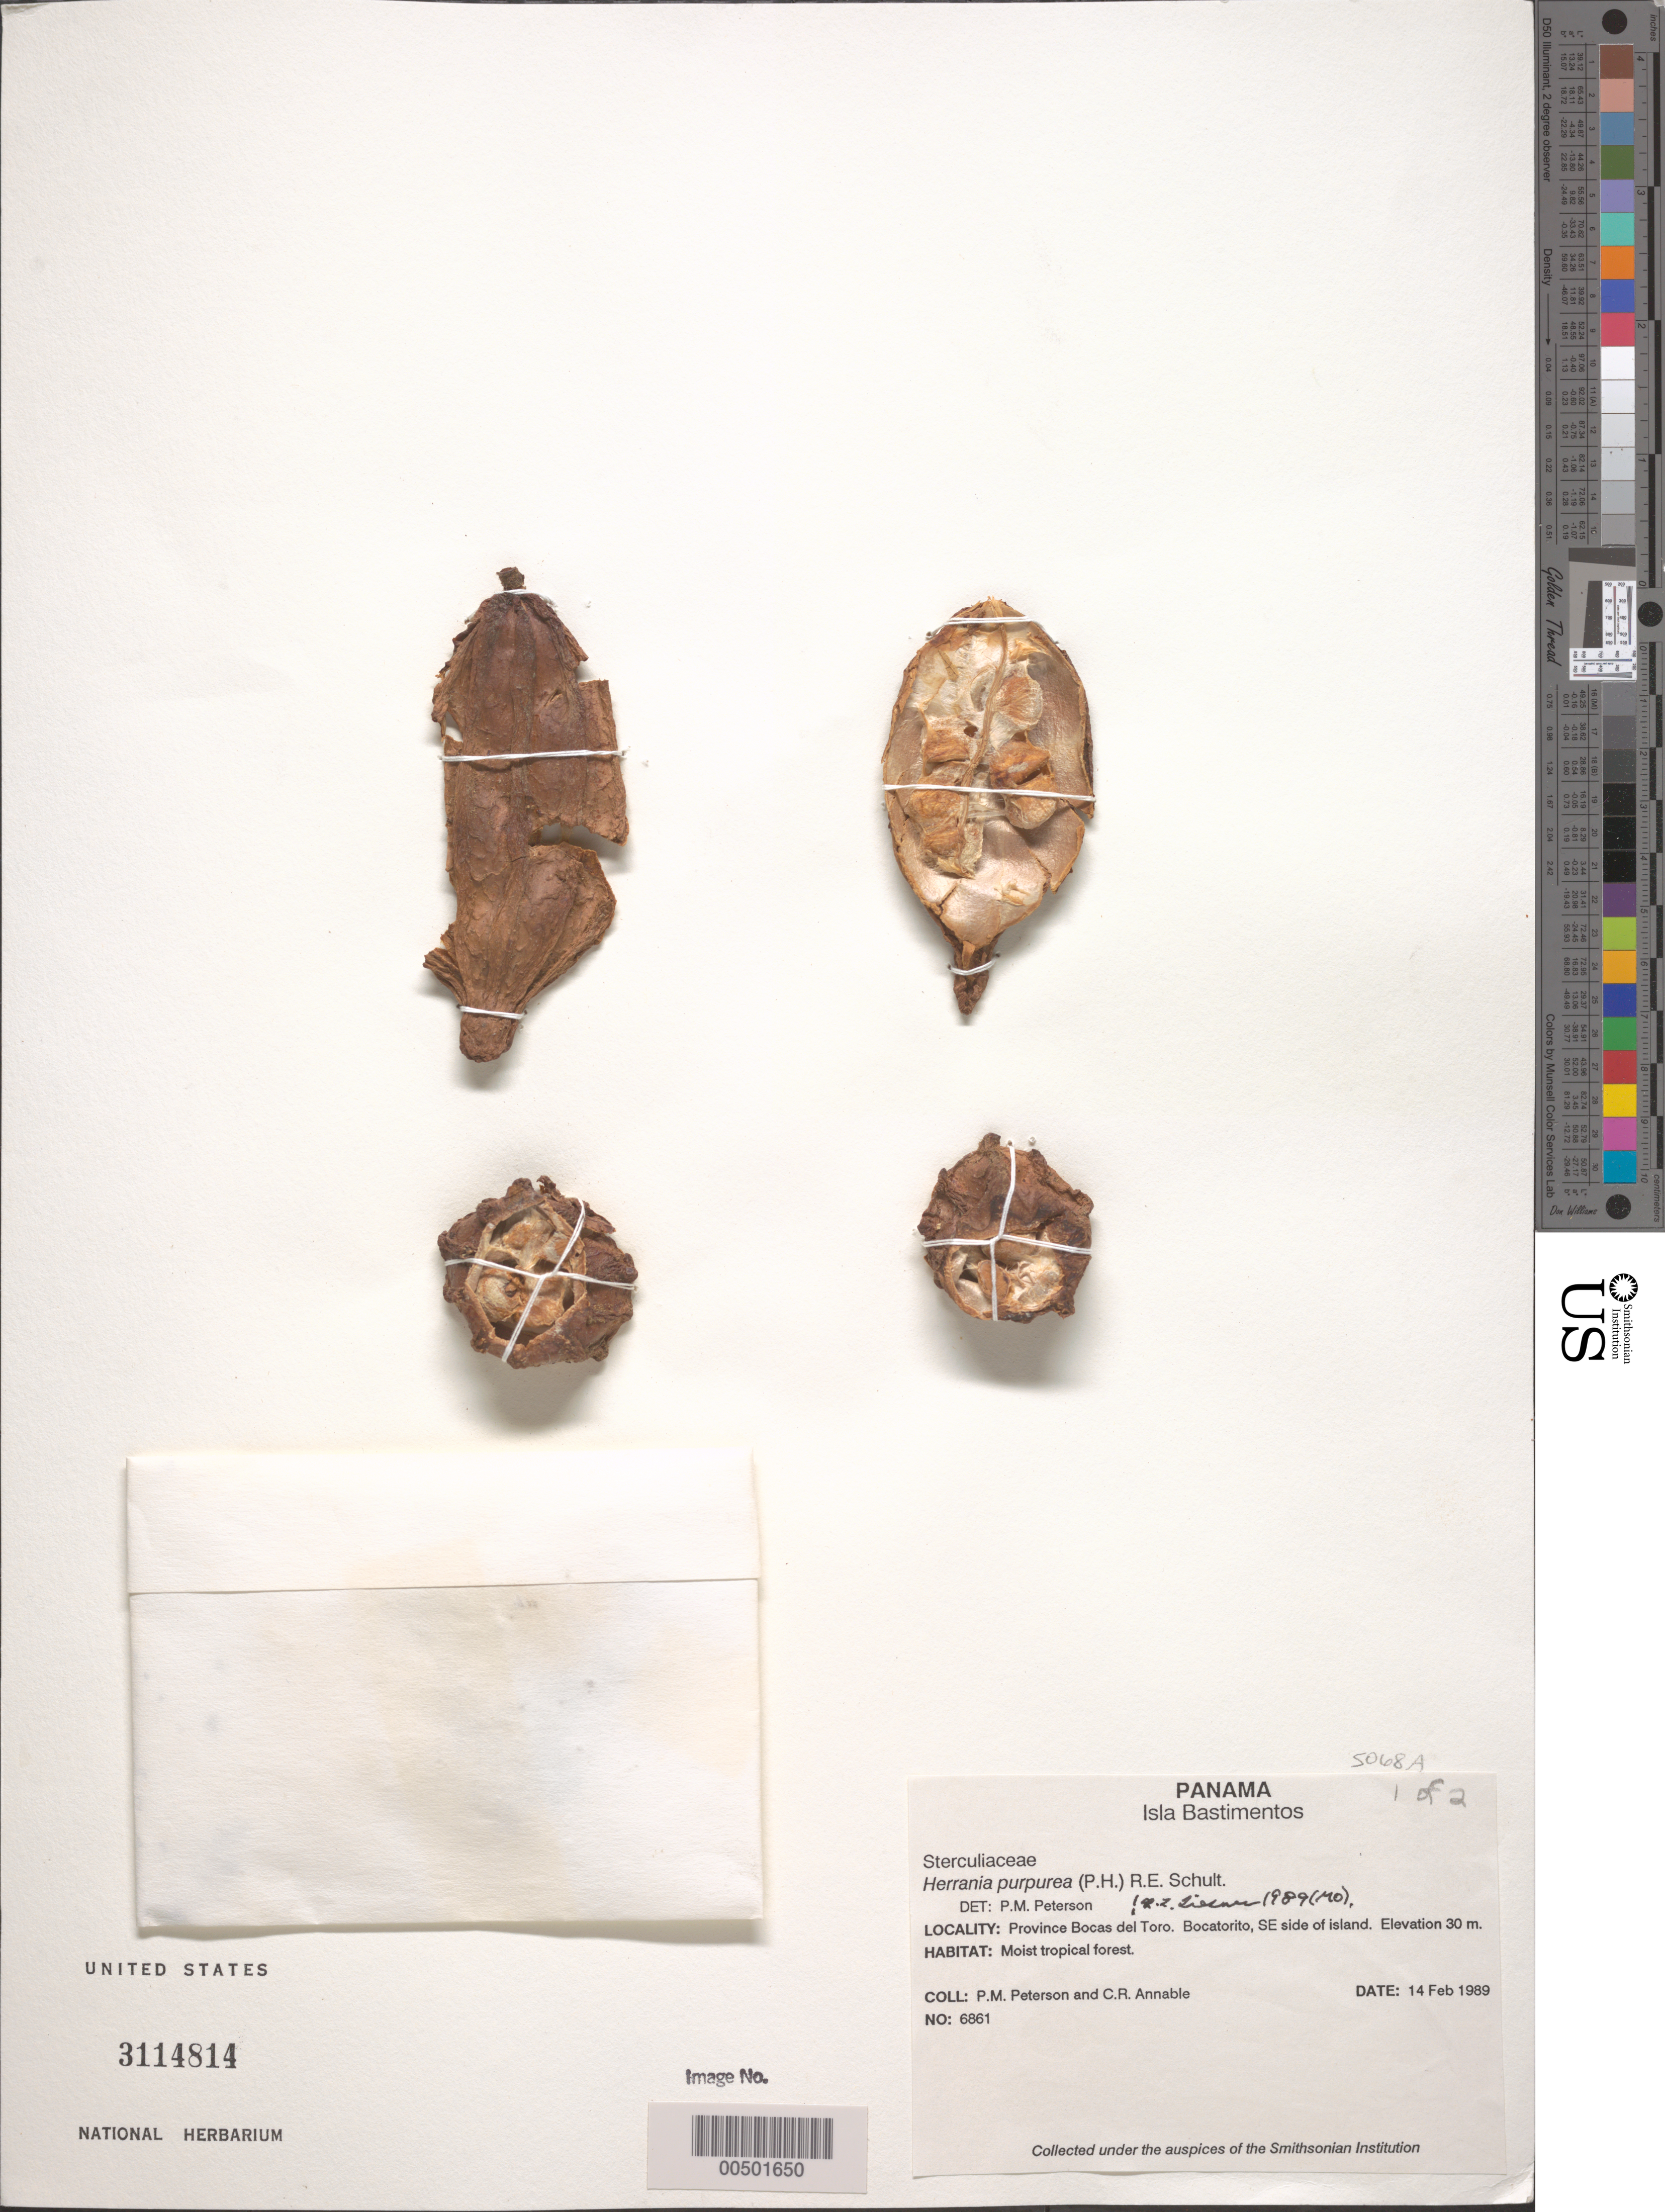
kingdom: Plantae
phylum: Tracheophyta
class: Magnoliopsida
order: Malvales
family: Malvaceae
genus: Theobroma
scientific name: Theobroma purpureum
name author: Pittier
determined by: Dorr, L. J., (BOT), Smithsonian Institution - National Museum of Natural History (UNITED STATES)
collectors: P. M. Peterson & C. R. Annable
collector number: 06861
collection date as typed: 14 Feb 1989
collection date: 1989-02-14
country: Panama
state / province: Bocas del Toro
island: San Cristóbal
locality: Isla San Cristobal, BocaTorito, SE side of Island.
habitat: Moist tropical forest.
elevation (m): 30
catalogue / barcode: US 3114814